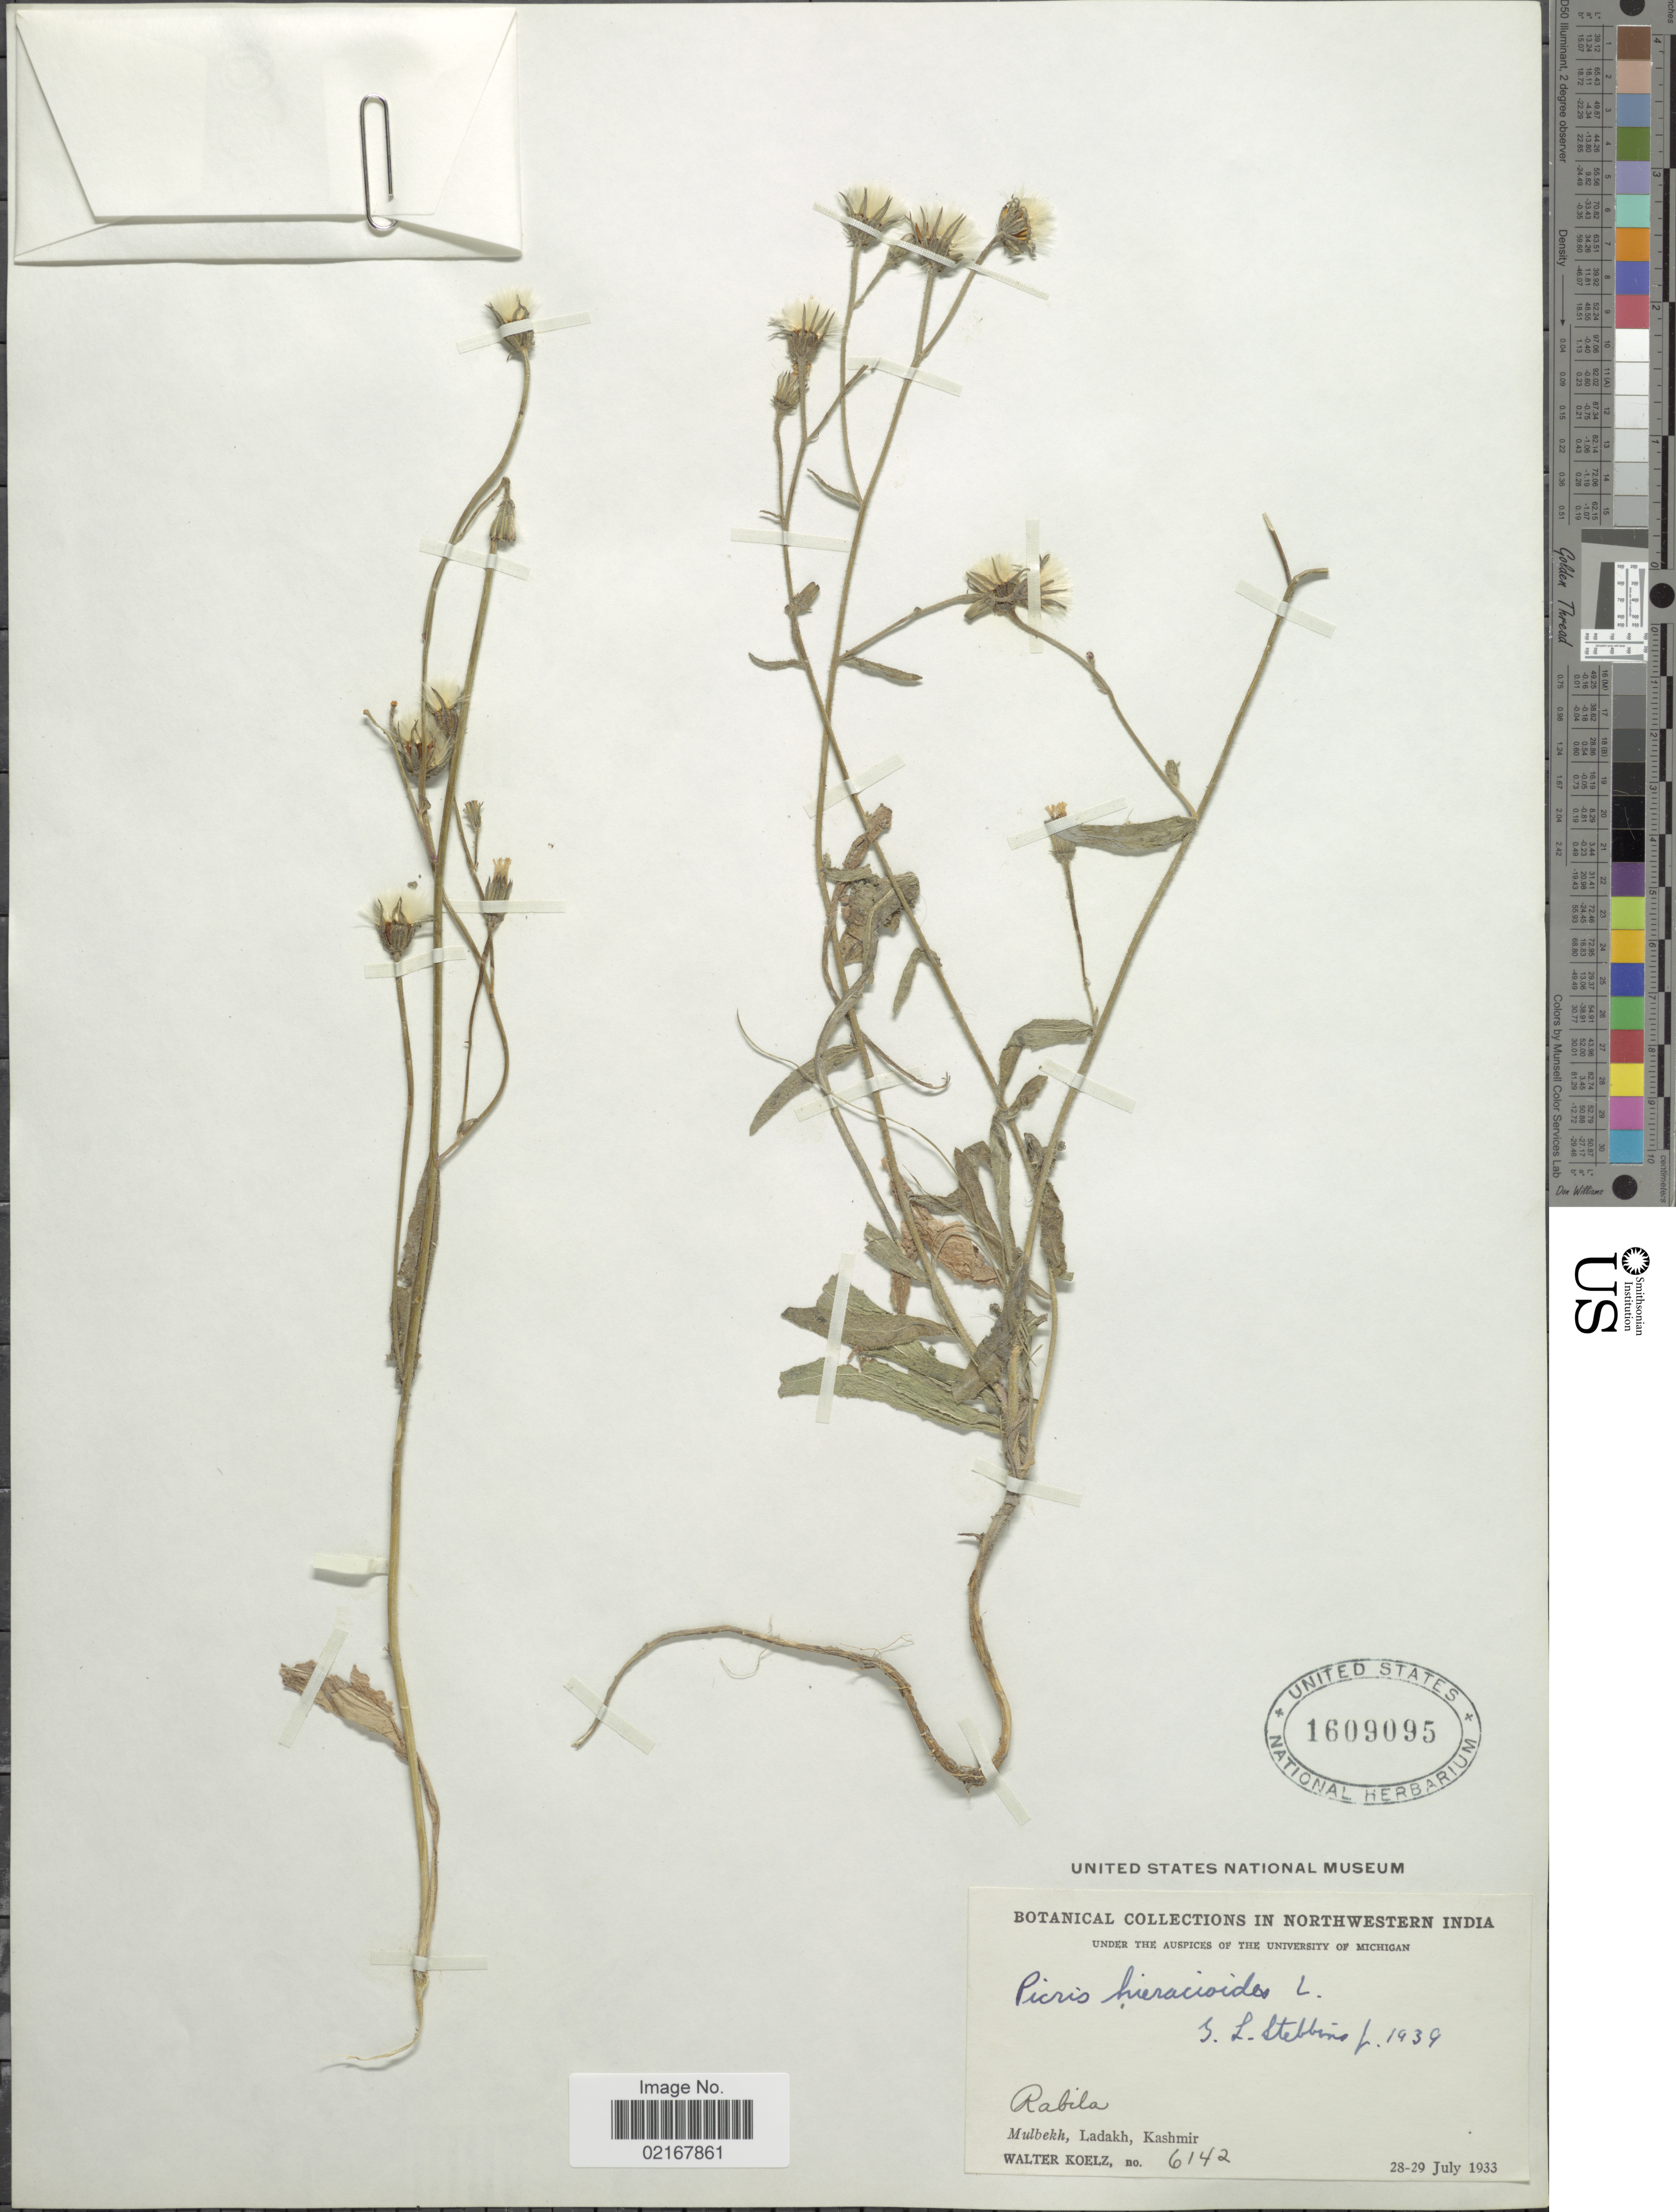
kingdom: Plantae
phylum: Tracheophyta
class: Magnoliopsida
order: Asterales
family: Asteraceae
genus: Picris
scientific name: Picris hieracioides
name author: L.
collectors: W. N. Koelz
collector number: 6142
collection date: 1933-07-28/1933-07-29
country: India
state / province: Jammu and Kashmir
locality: Northwestern India, Rabila, Mulbekh, Ladakh, Kashmir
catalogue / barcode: US 1609095